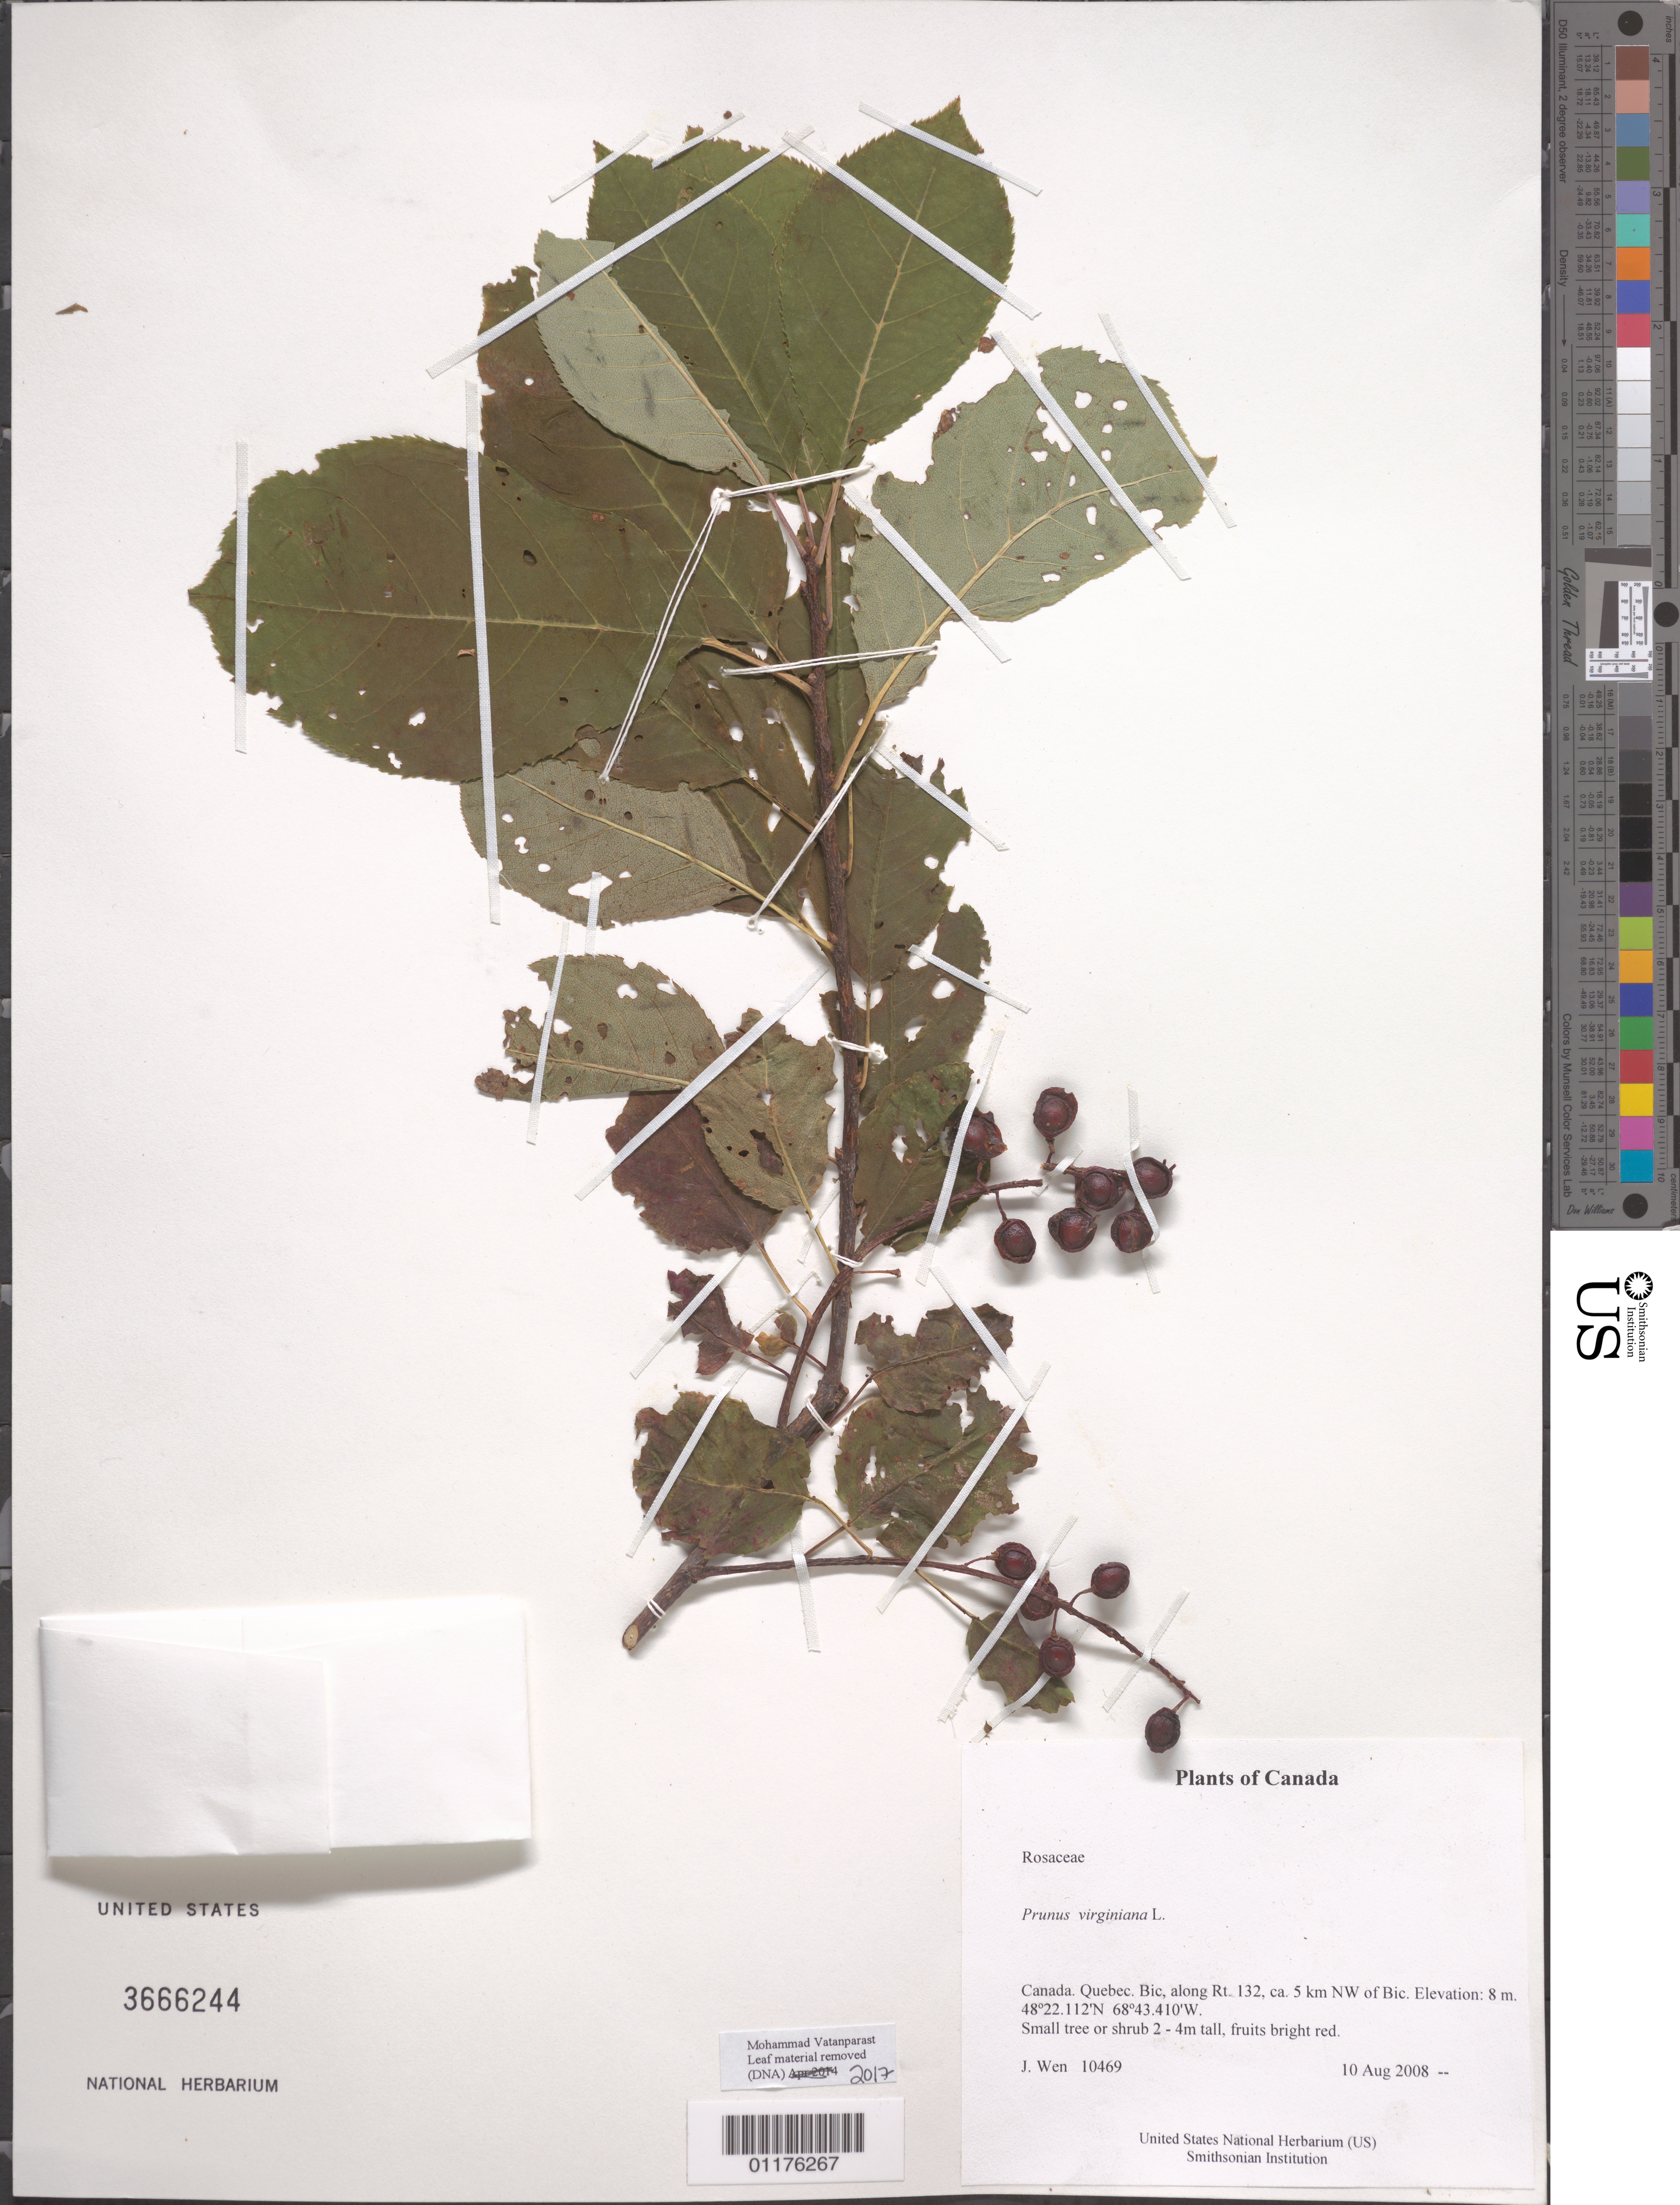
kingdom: Plantae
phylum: Tracheophyta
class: Magnoliopsida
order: Rosales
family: Rosaceae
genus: Prunus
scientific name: Prunus virginiana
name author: L.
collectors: J. Wen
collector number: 10469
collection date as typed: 10 Aug 2008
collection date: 2008-08-10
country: Canada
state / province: Quebec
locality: Bic, along Rt. 132, ca. 5 km NW of Bic.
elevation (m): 8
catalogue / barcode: US 3666244